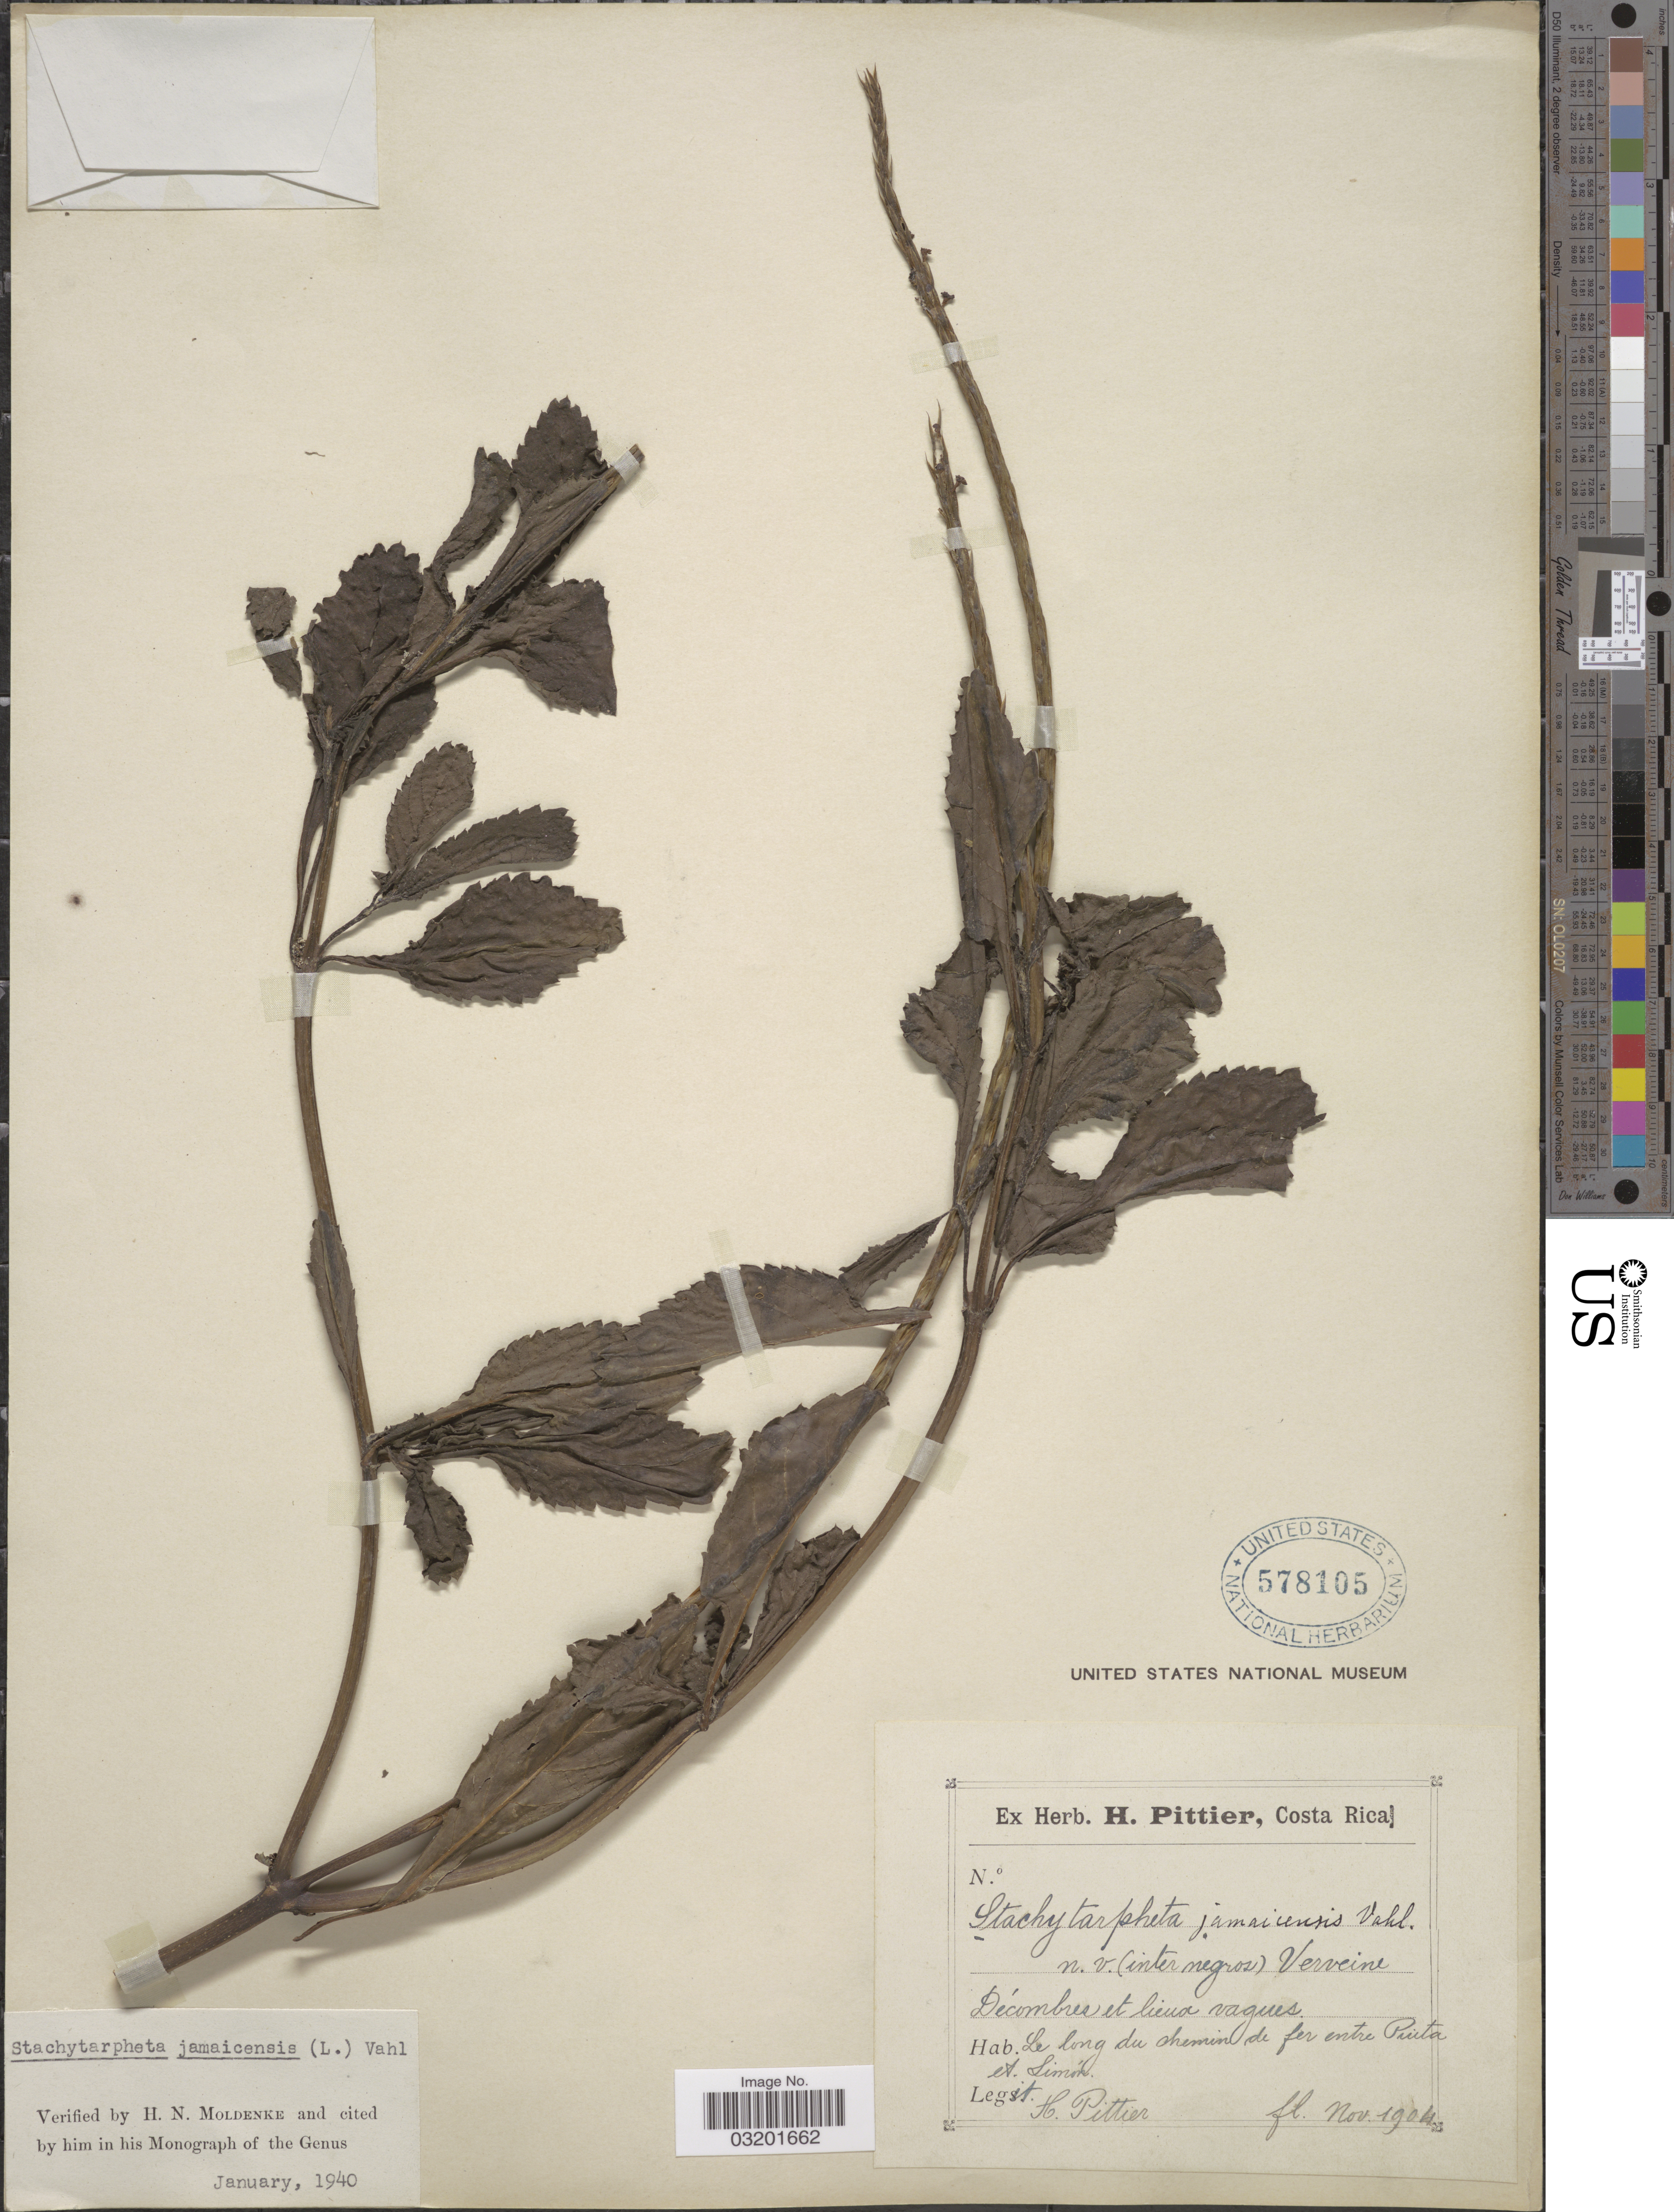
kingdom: Plantae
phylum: Tracheophyta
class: Magnoliopsida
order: Lamiales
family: Verbenaceae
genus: Stachytarpheta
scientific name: Stachytarpheta jamaicensis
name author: (L.) Vahl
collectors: H. F. Pittier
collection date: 1904-11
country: Costa Rica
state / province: Limón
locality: Le long du chemin de fer entre Piuta et Limón.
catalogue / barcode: US 578105